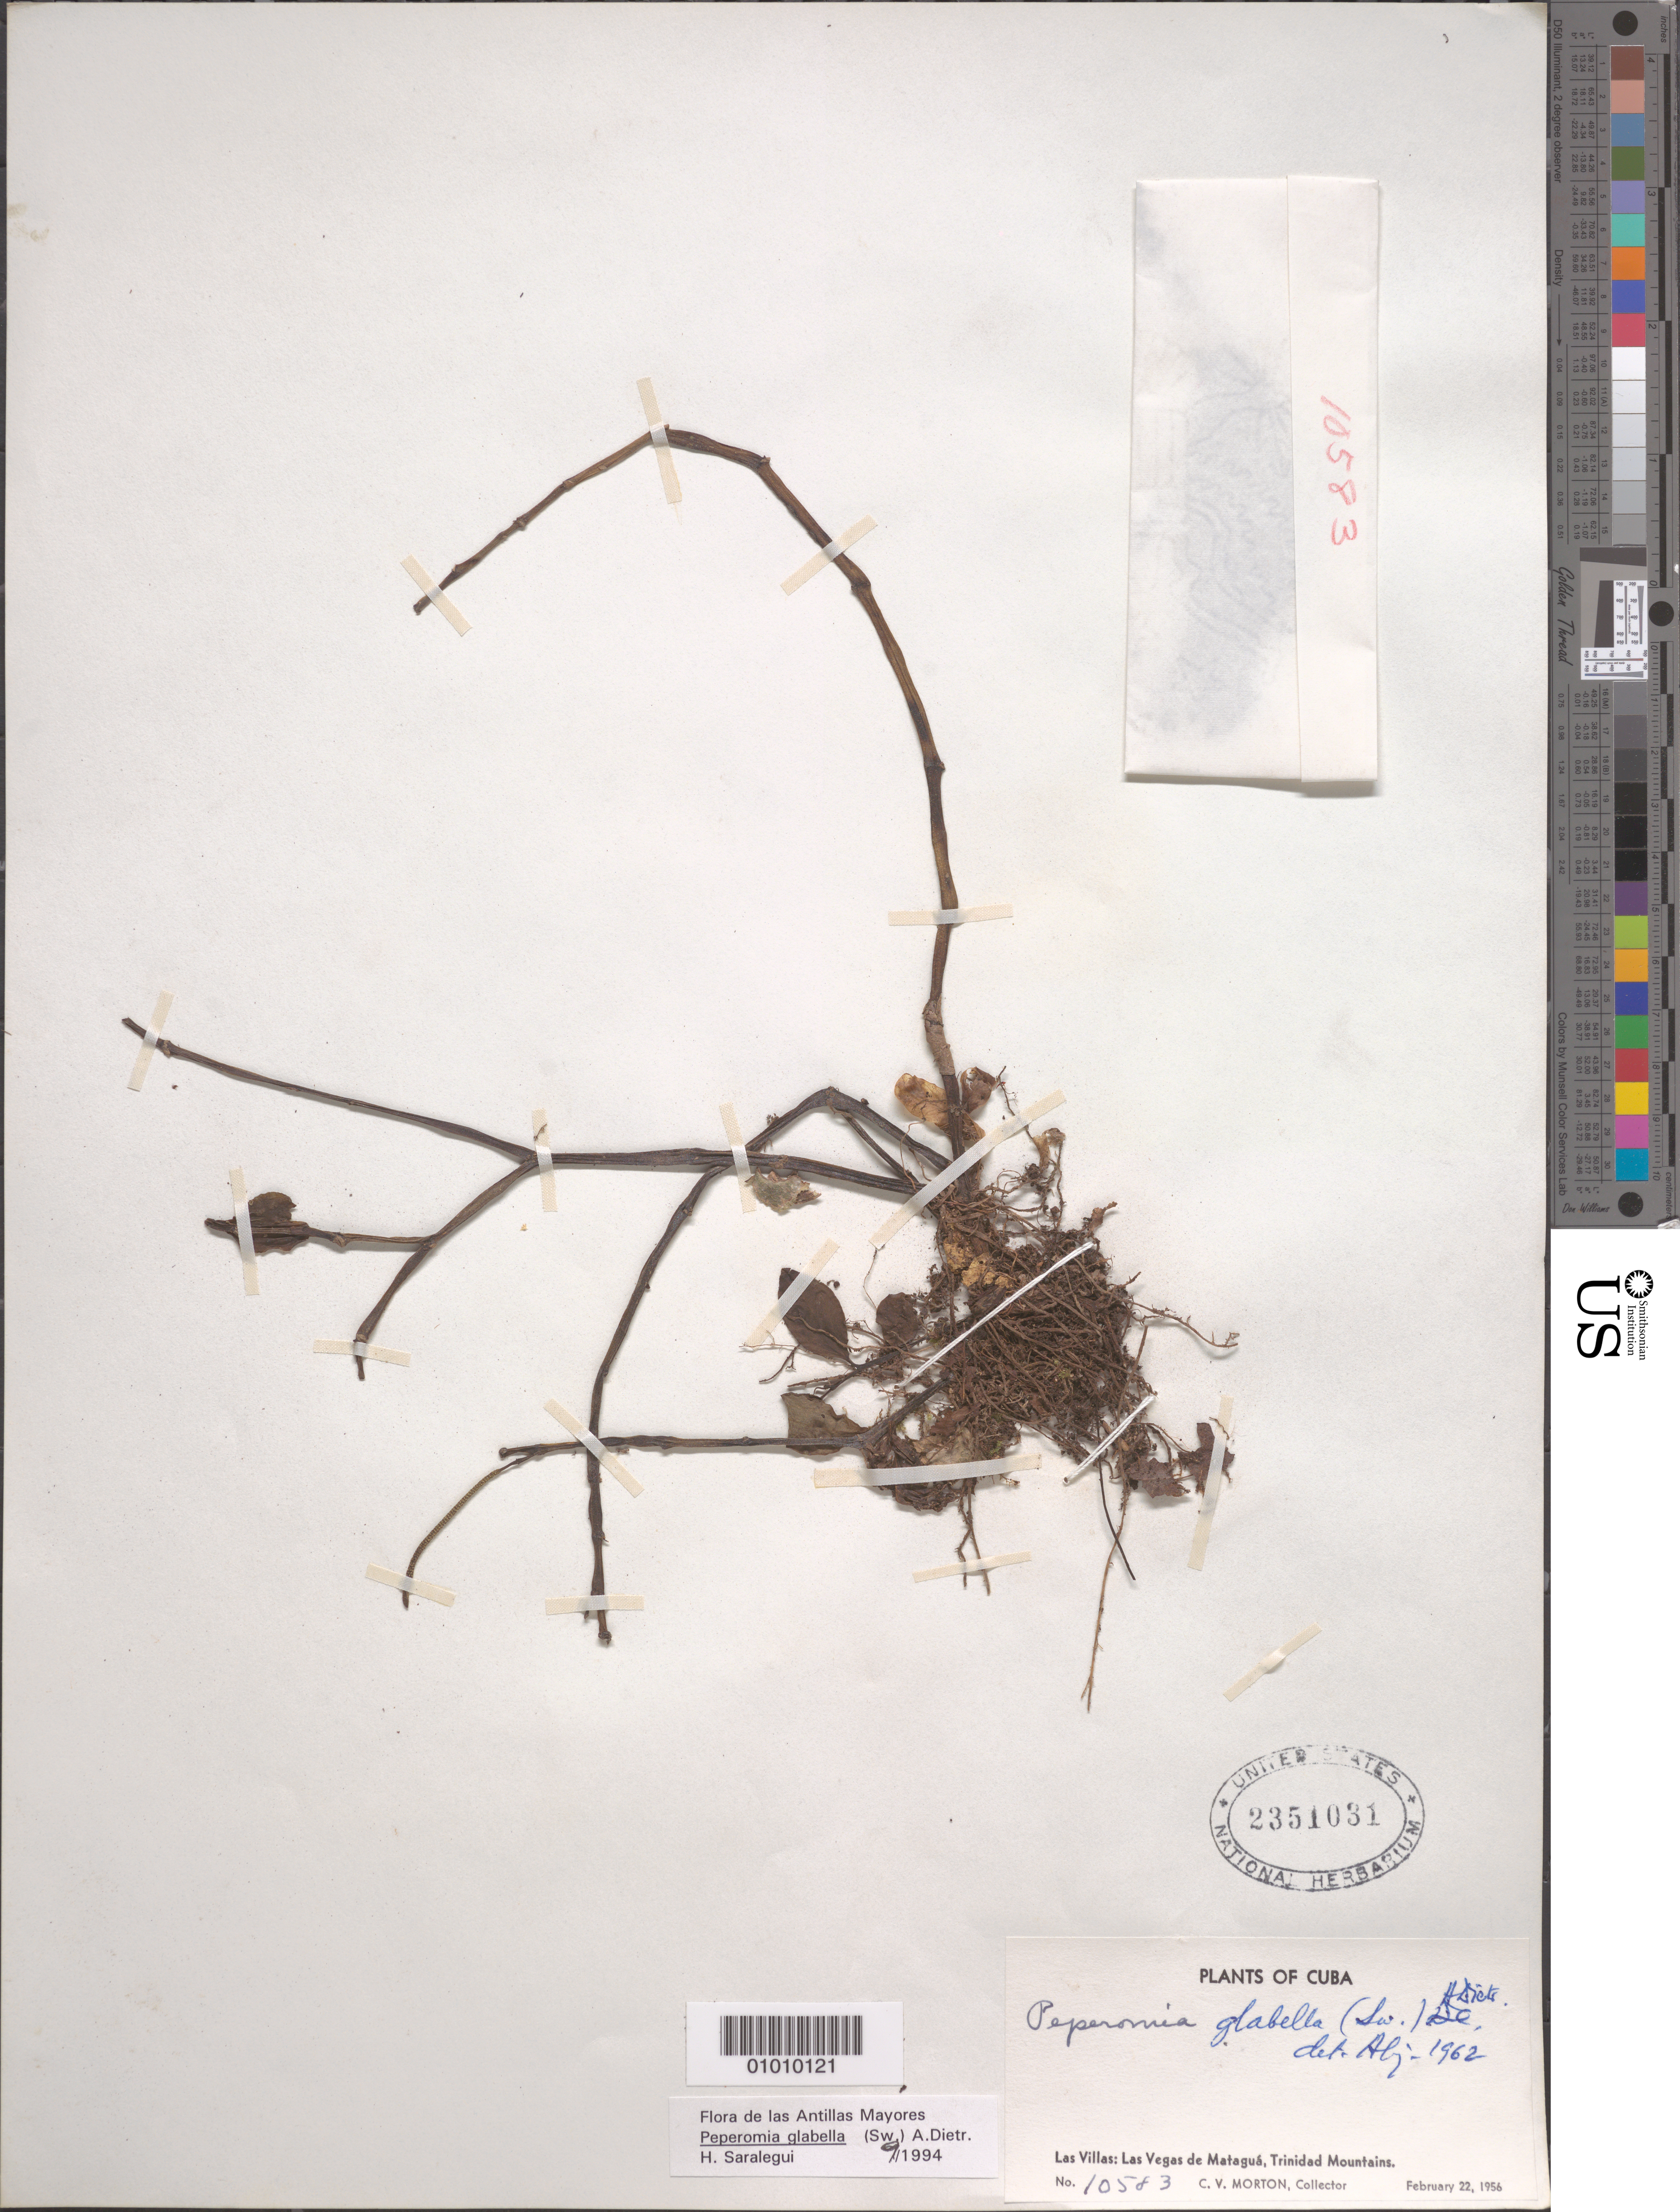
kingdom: Plantae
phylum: Tracheophyta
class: Magnoliopsida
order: Piperales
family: Piperaceae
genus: Peperomia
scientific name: Peperomia glabella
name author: (Sw.) A. Dietr.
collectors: C. V. Morton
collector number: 10583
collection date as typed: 21 Feb 1956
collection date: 1956-02-21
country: Cuba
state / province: Las Villas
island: Cuba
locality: Las Villas: Las Vegas de Matagua, Trinidad Mountains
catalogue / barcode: US 2351031